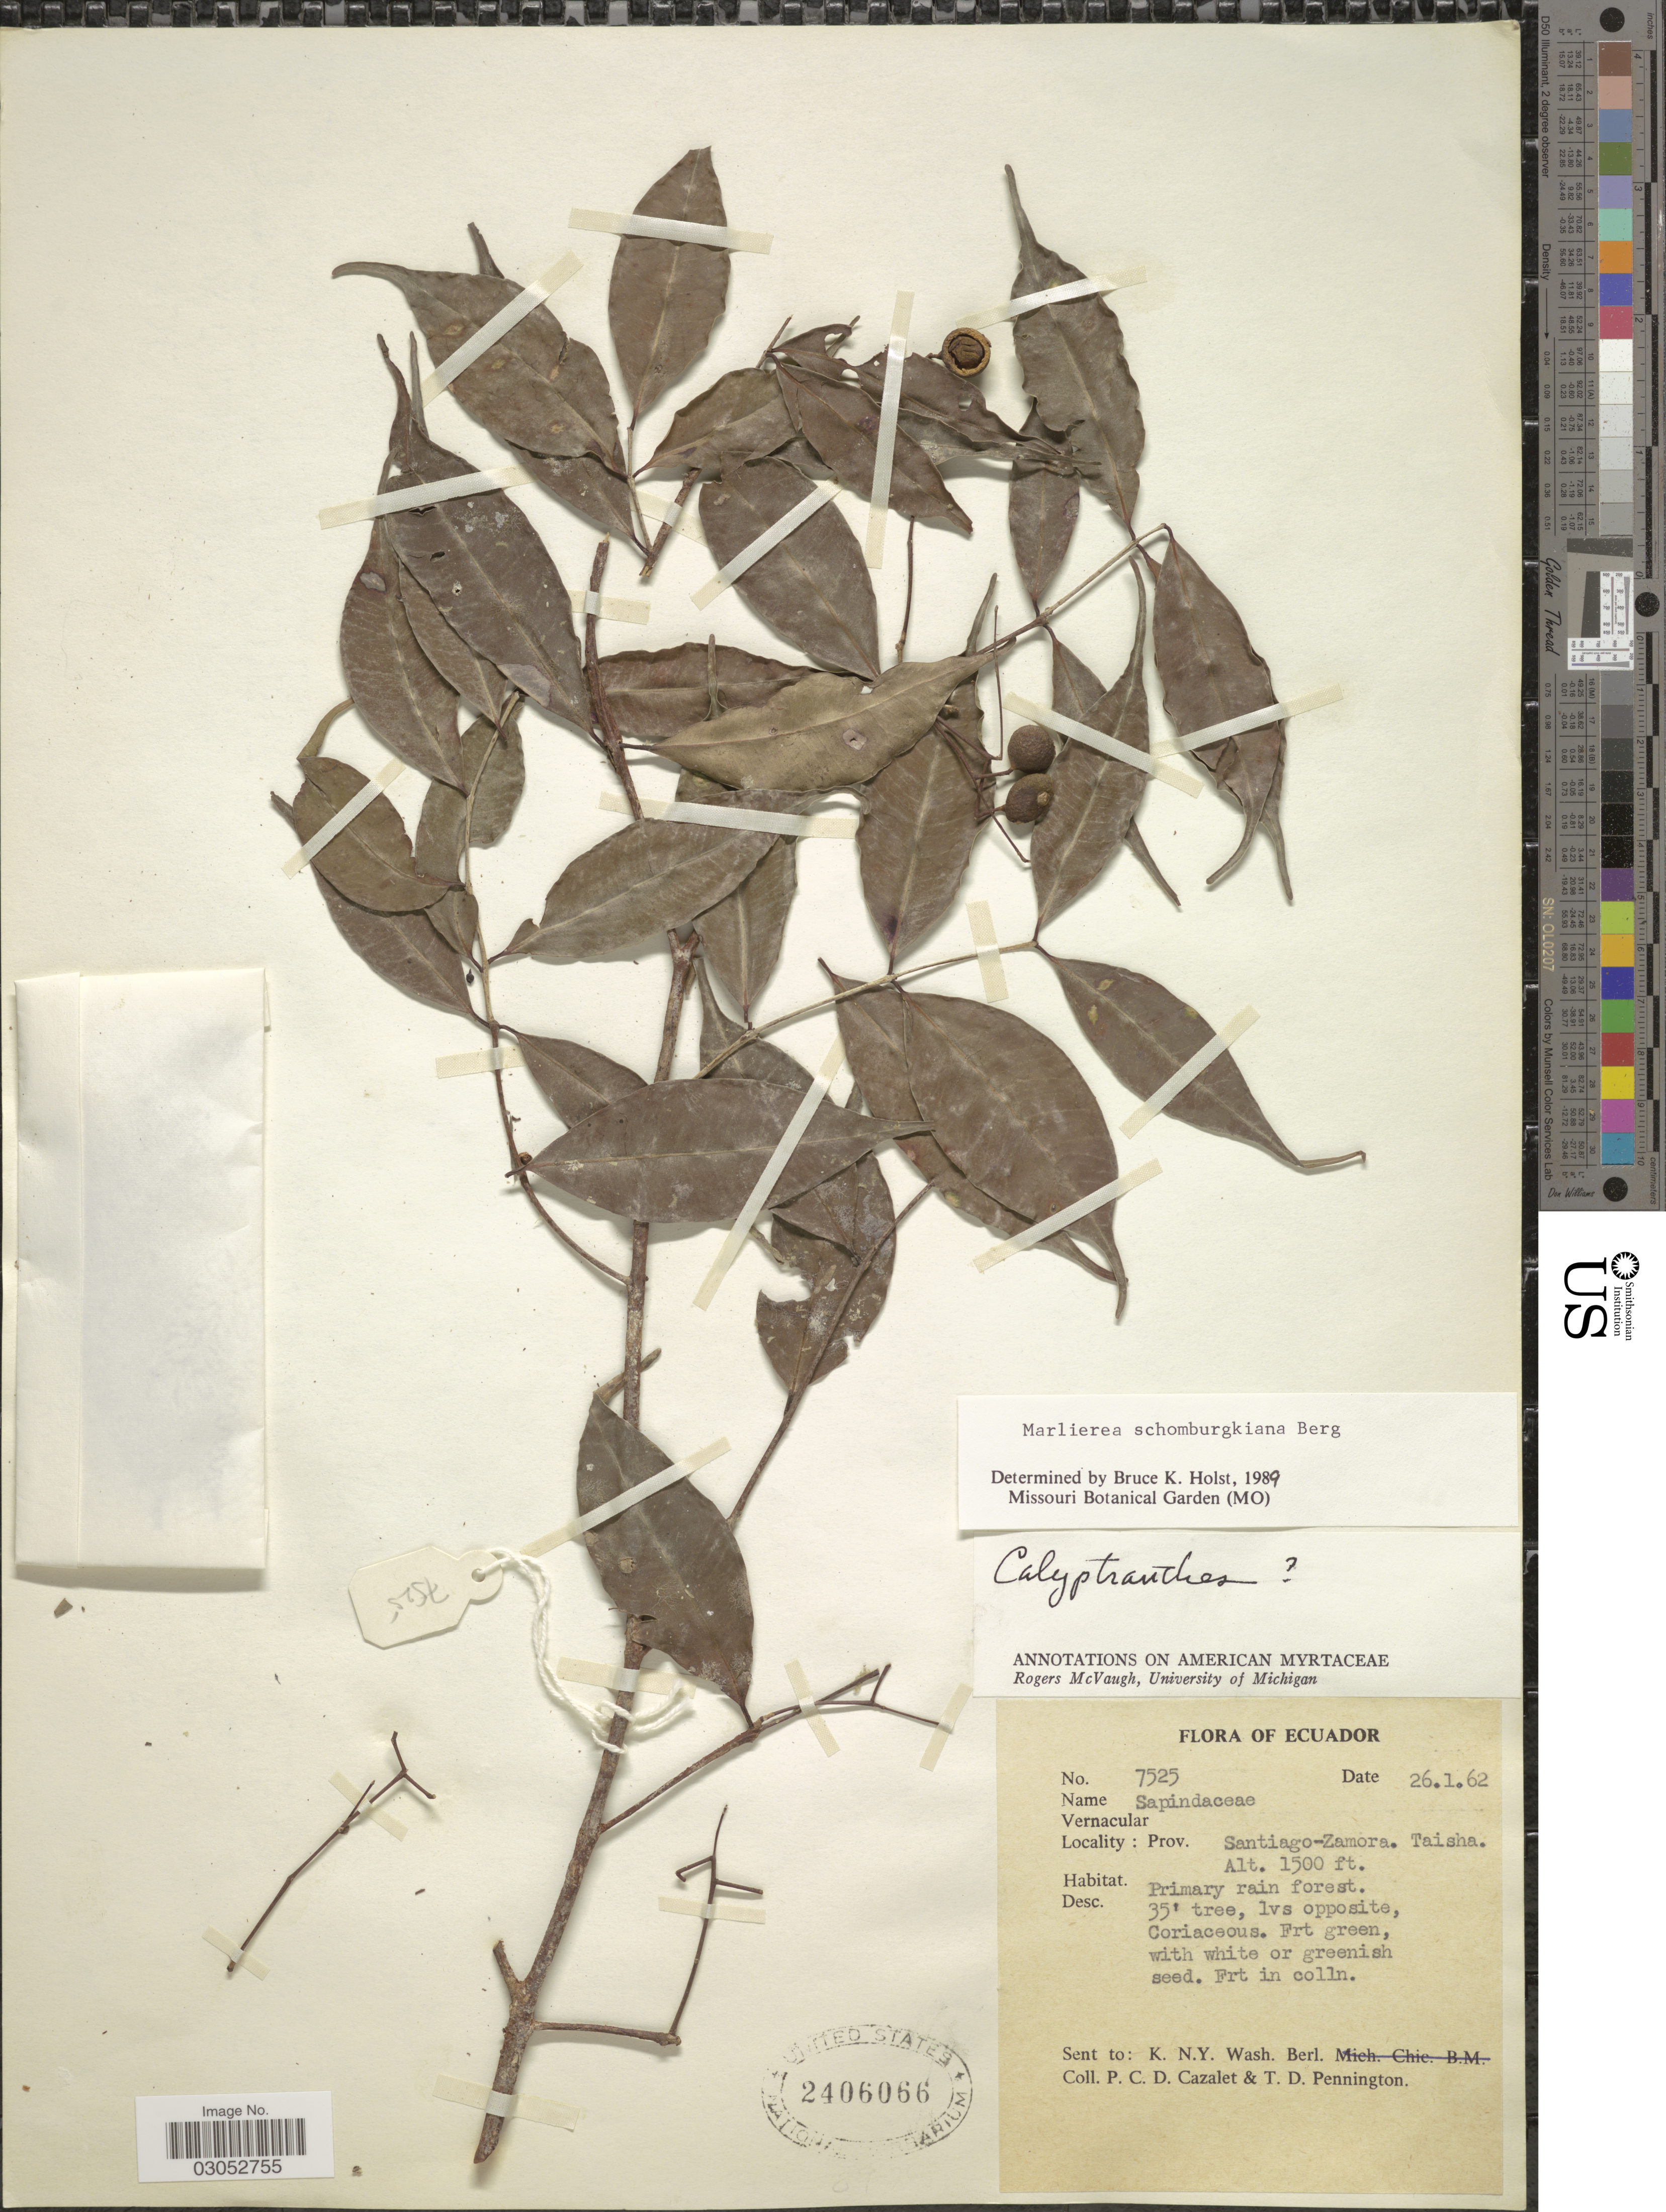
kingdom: Plantae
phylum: Tracheophyta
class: Magnoliopsida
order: Myrtales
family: Myrtaceae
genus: Myrcia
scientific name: Myrcia neoschomburgkiana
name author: E. Lucas & C.E. Wilson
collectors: P. C. D. Cazalet & T. D. Pennington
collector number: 7525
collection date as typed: Transcribed d/m/y: 26/1/62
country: Ecuador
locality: Prov. Santiago-Zamora. Taisha.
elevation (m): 457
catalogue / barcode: US 2406066